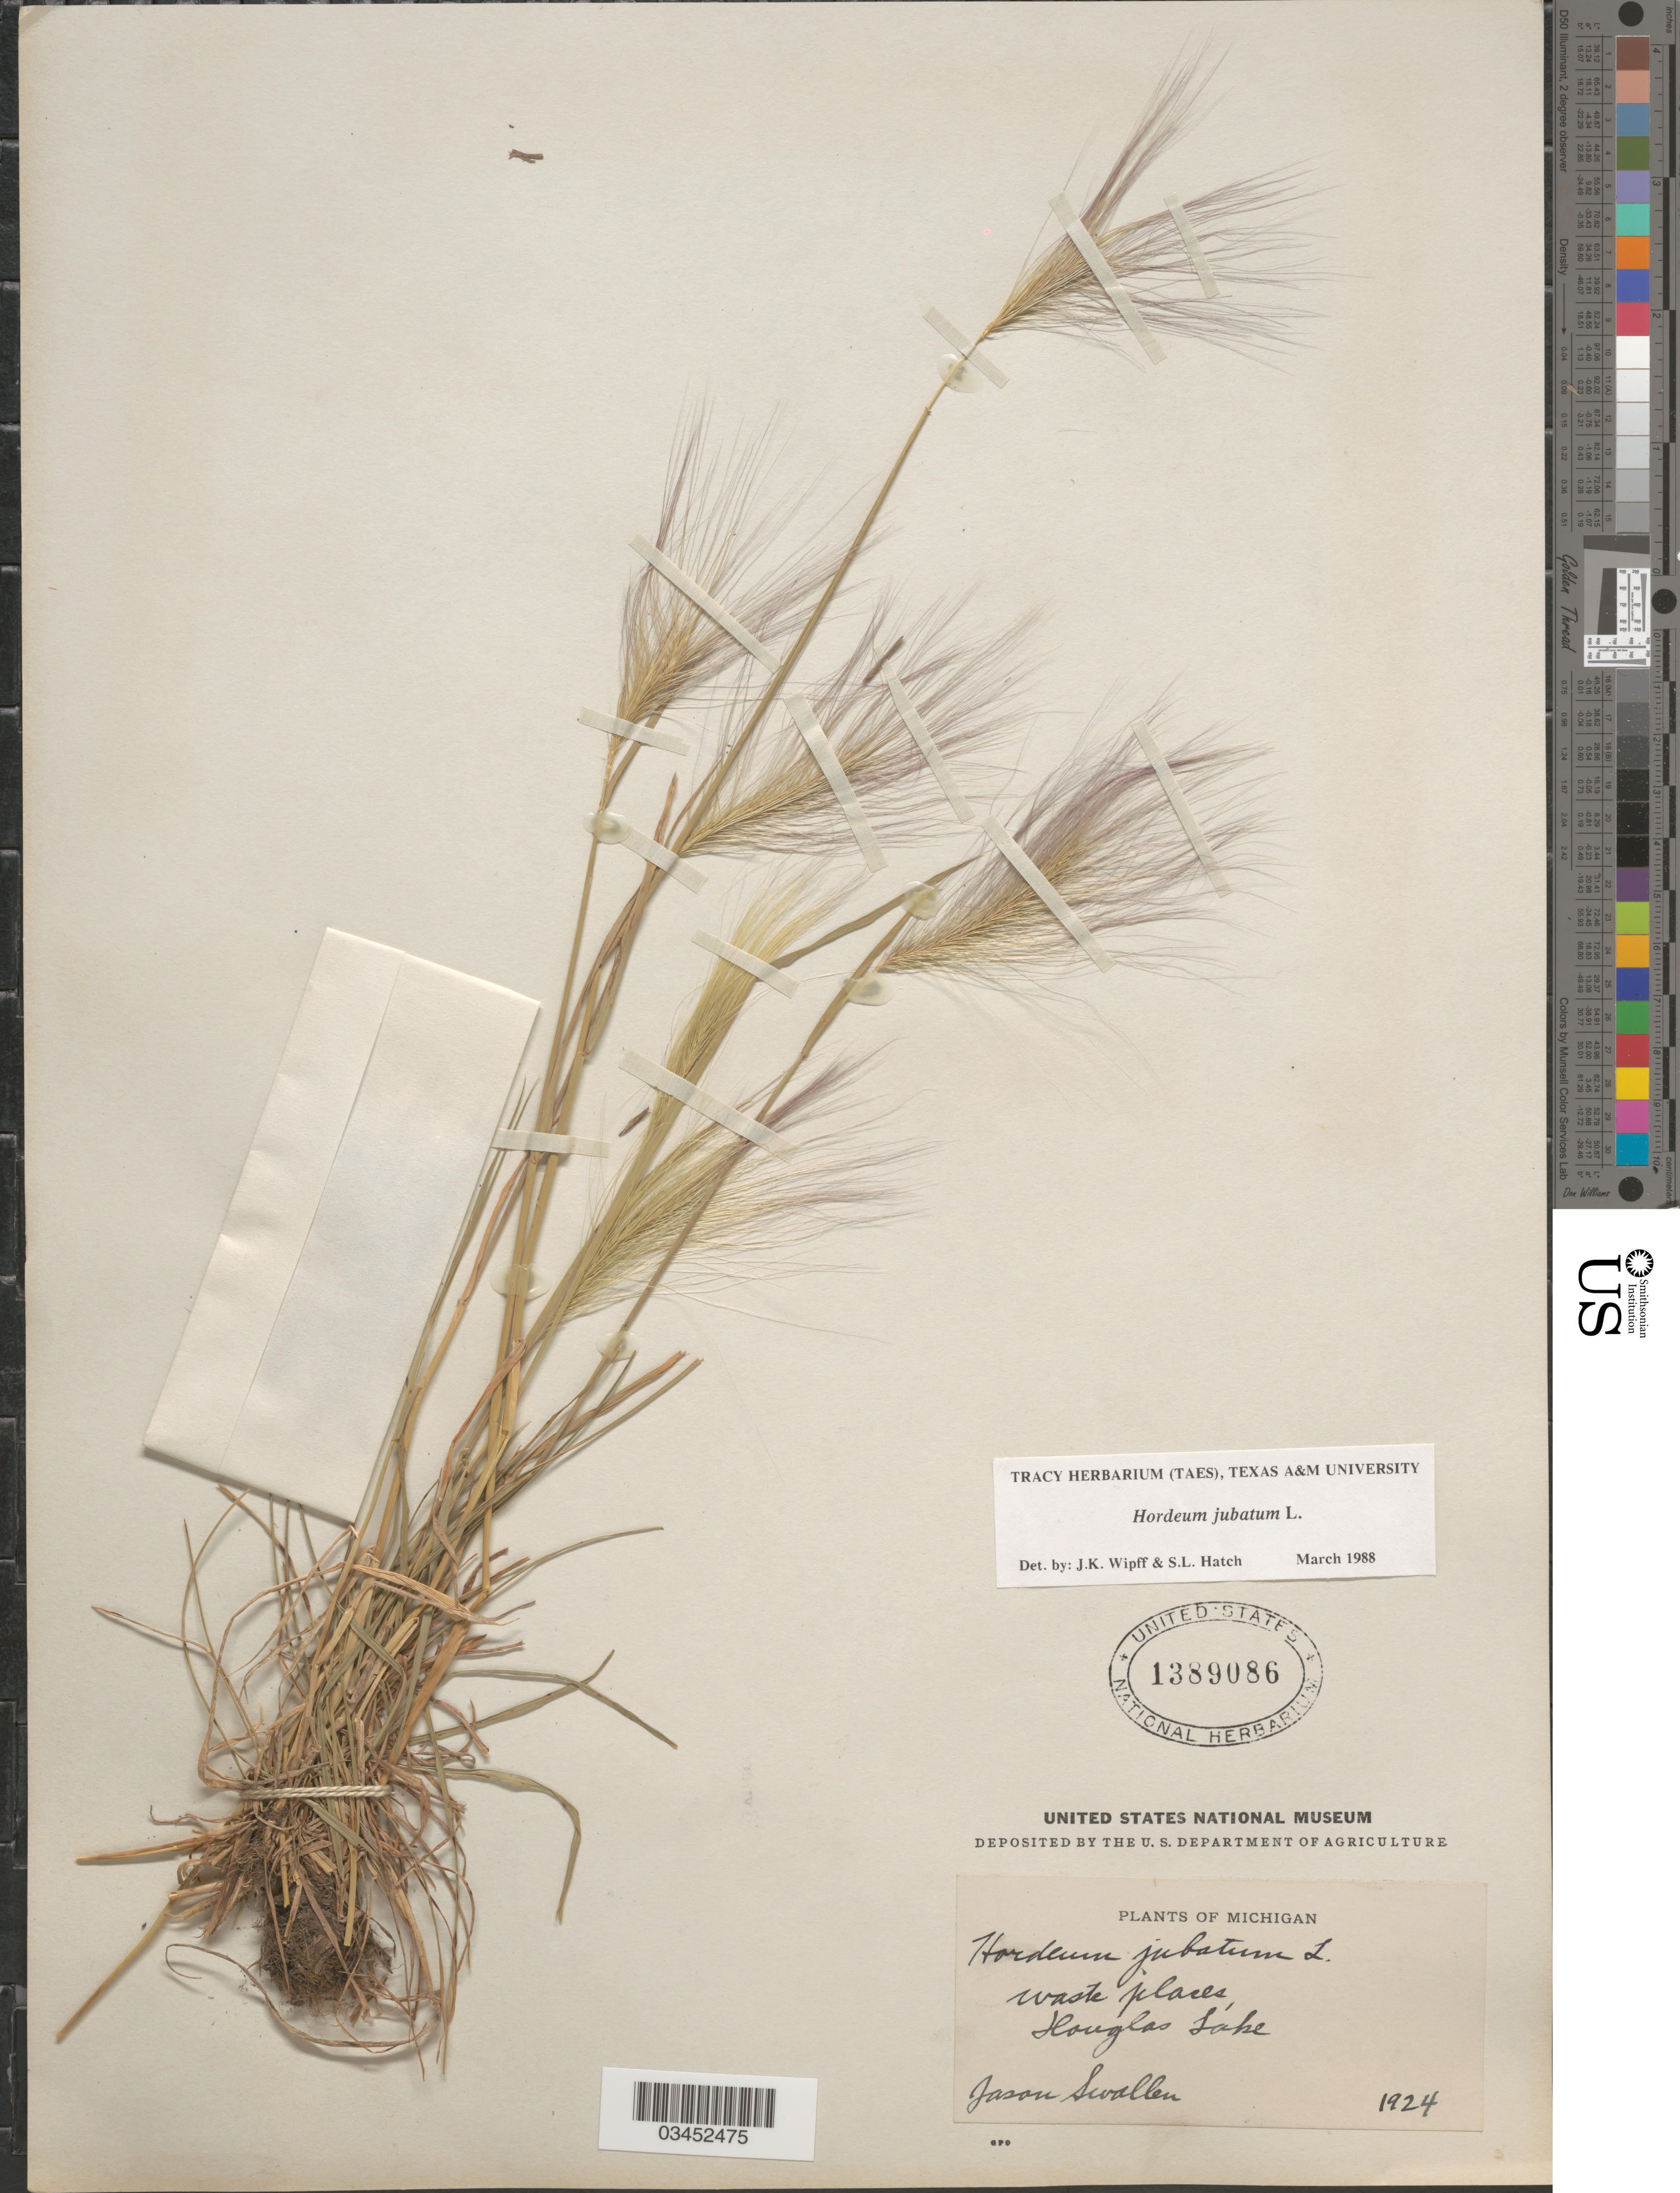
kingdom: Plantae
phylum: Tracheophyta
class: Liliopsida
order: Poales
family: Poaceae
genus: Hordeum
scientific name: Hordeum jubatum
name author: L.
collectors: J. R. Swallen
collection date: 1924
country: United States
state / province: Michigan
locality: Waste places, Douglas Lake.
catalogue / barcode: US 1389086